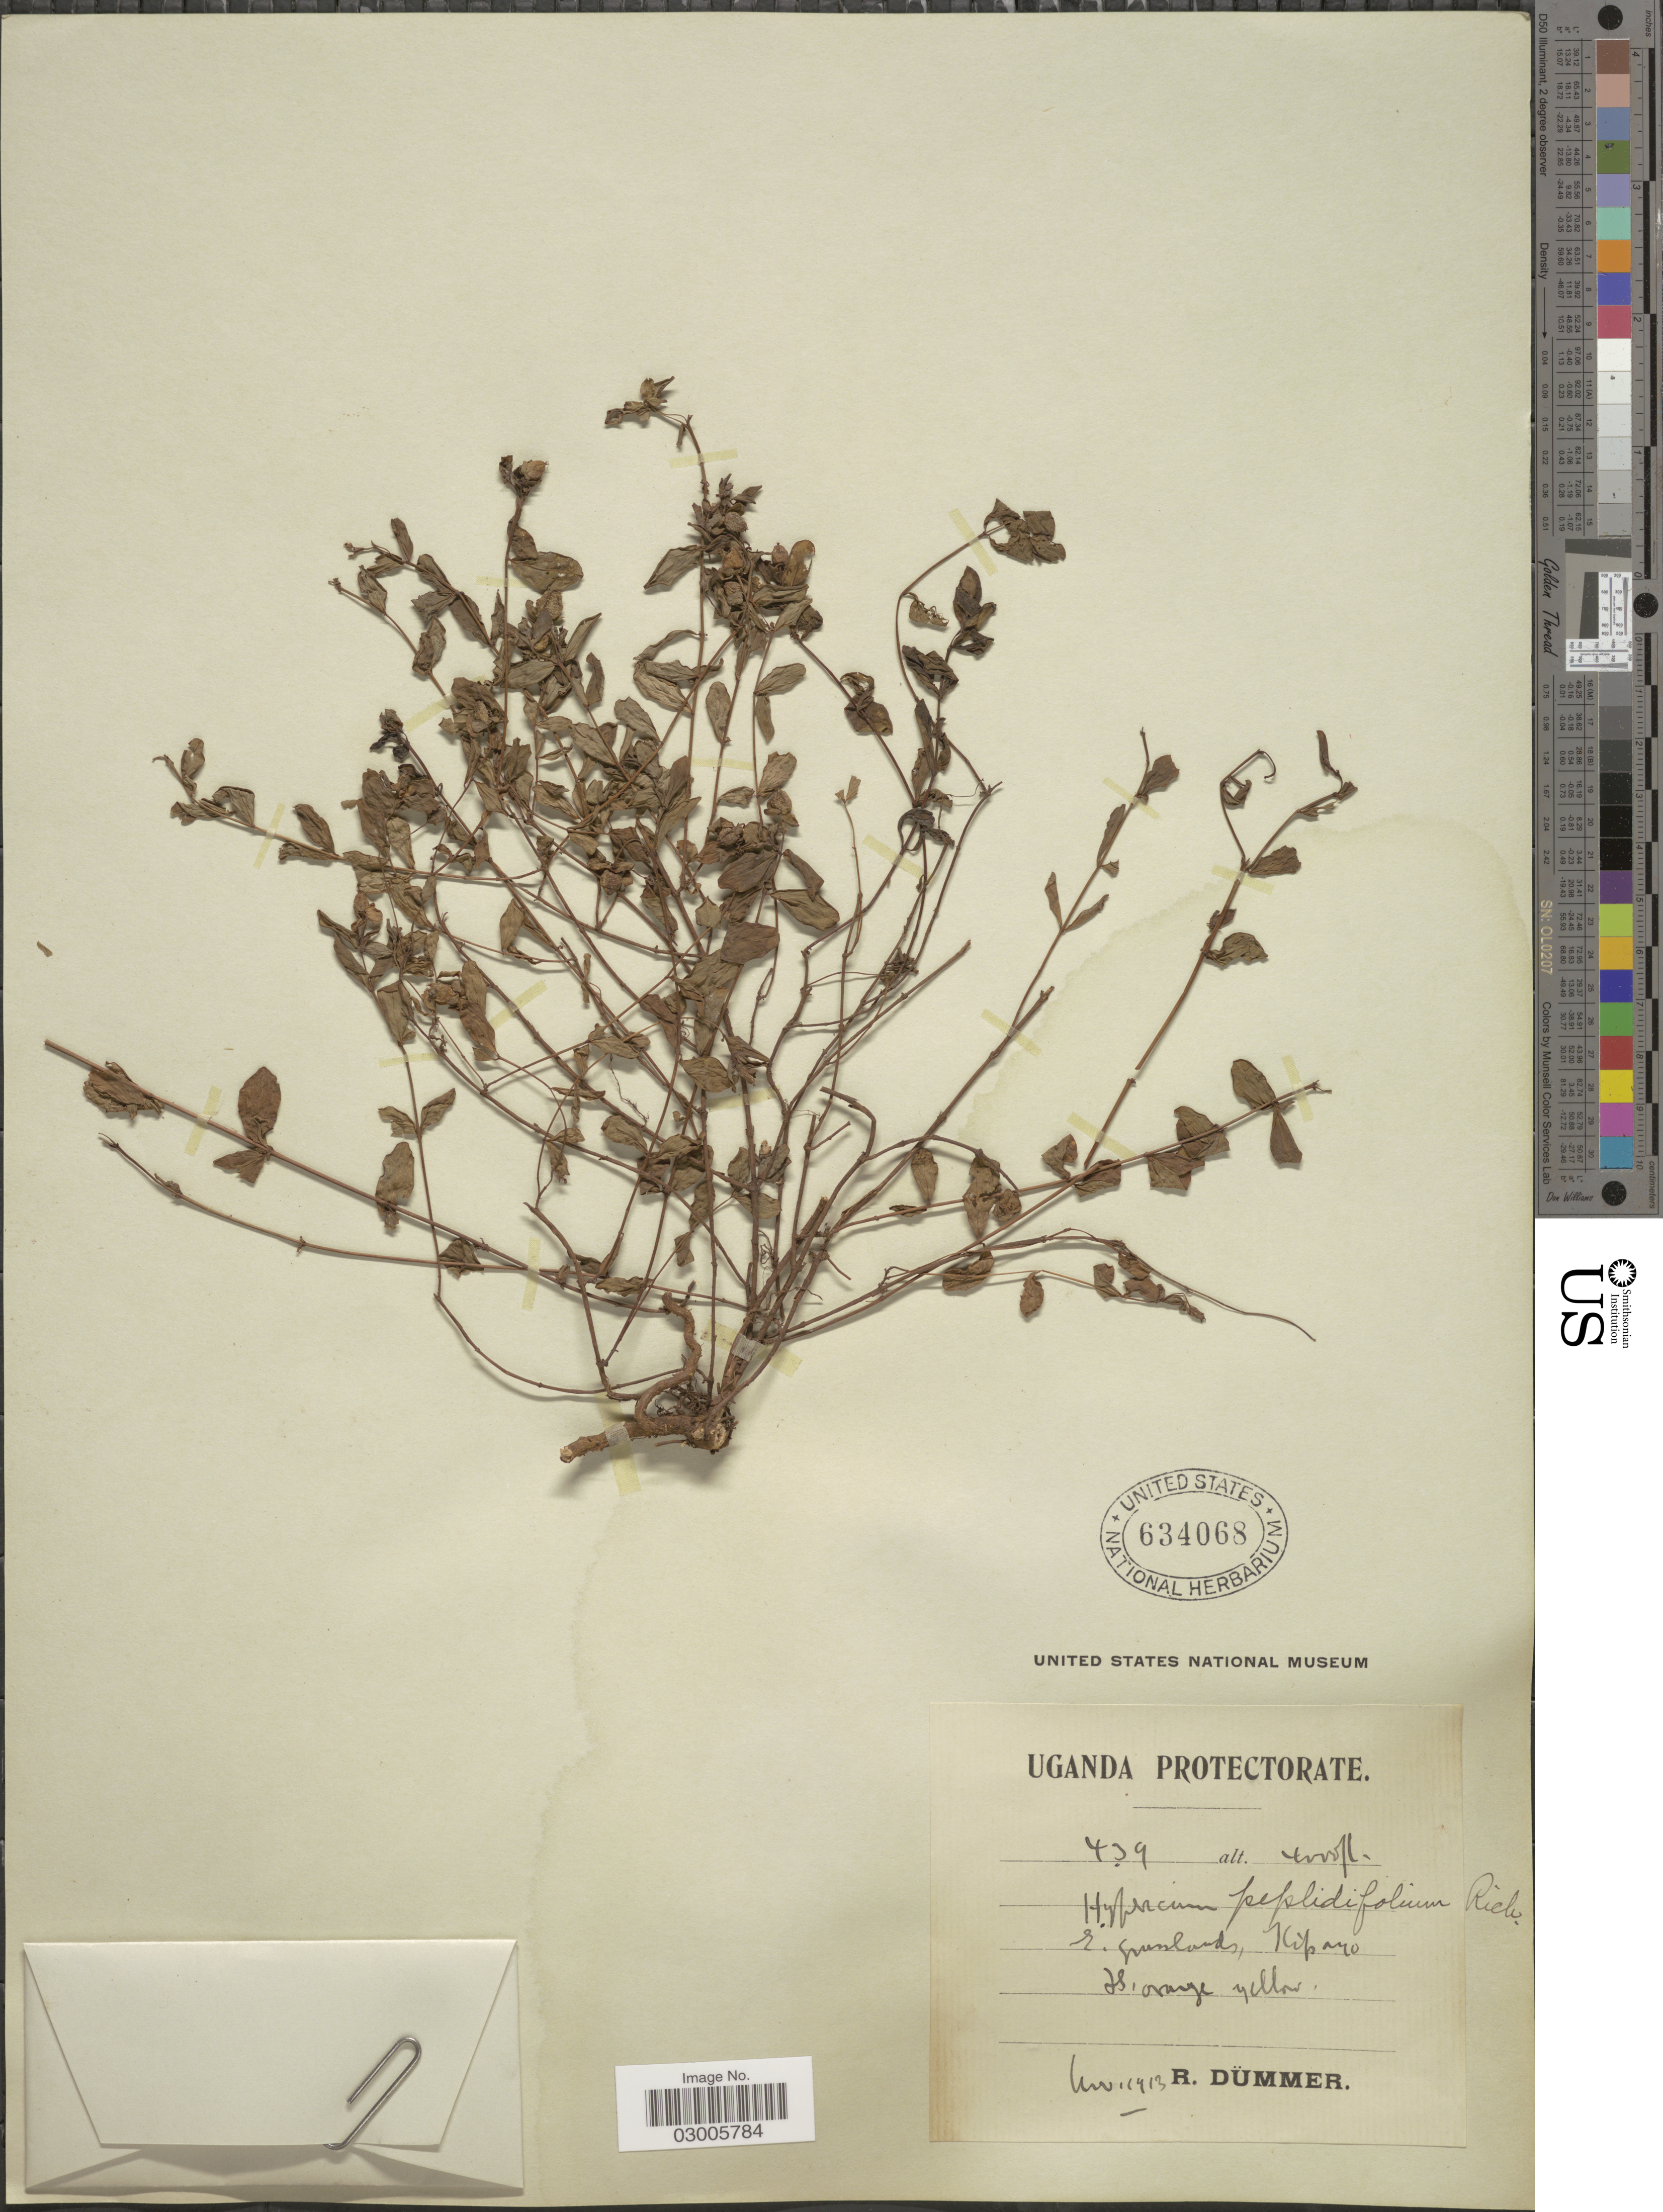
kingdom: Plantae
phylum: Tracheophyta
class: Magnoliopsida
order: Malpighiales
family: Hypericaceae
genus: Hypericum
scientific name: Hypericum peplidifolium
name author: A. Rich.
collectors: R. A. Dümmer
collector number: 439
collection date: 1913-11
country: Uganda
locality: Kipayo.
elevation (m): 1219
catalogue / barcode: US 634068